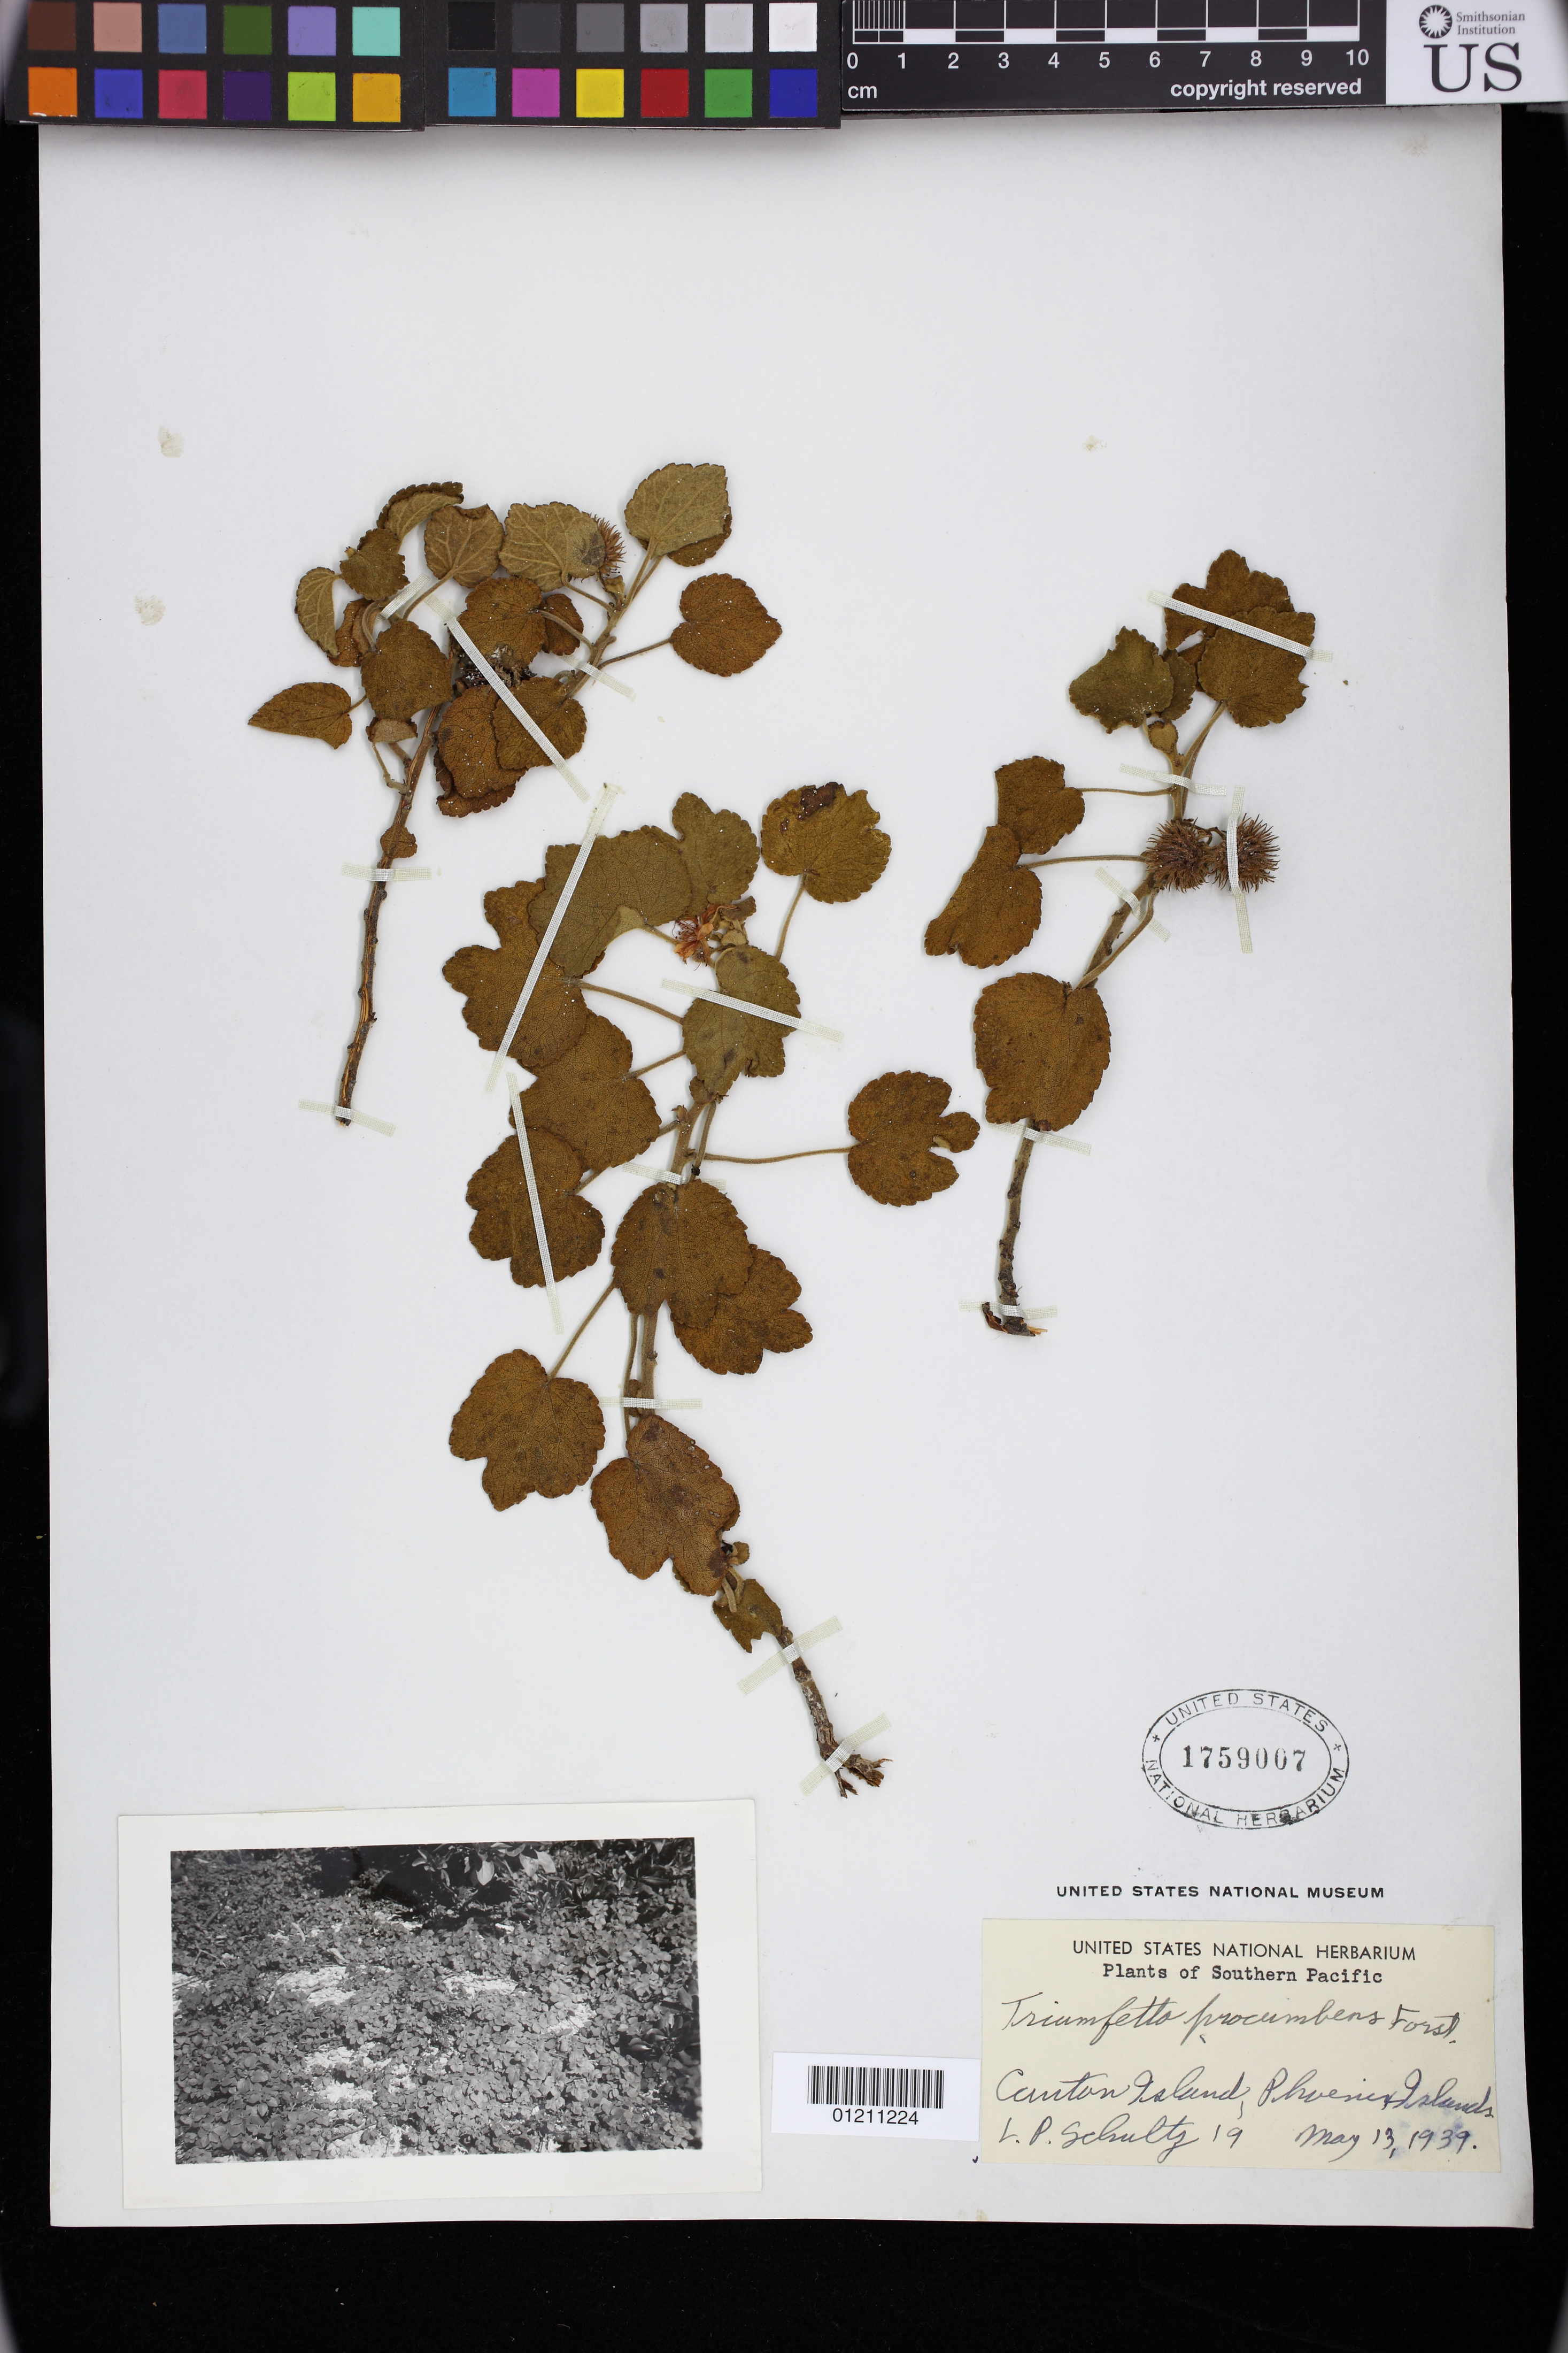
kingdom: Plantae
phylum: Tracheophyta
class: Magnoliopsida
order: Malvales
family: Malvaceae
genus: Triumfetta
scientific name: Triumfetta procumbens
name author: G. Forst.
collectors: L. P. Schultz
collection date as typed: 13 May 1939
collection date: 1939-05-13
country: Kiribati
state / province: Phoenix Islands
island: Kanton [Canton] Atoll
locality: Canton Islet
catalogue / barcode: US 1759007